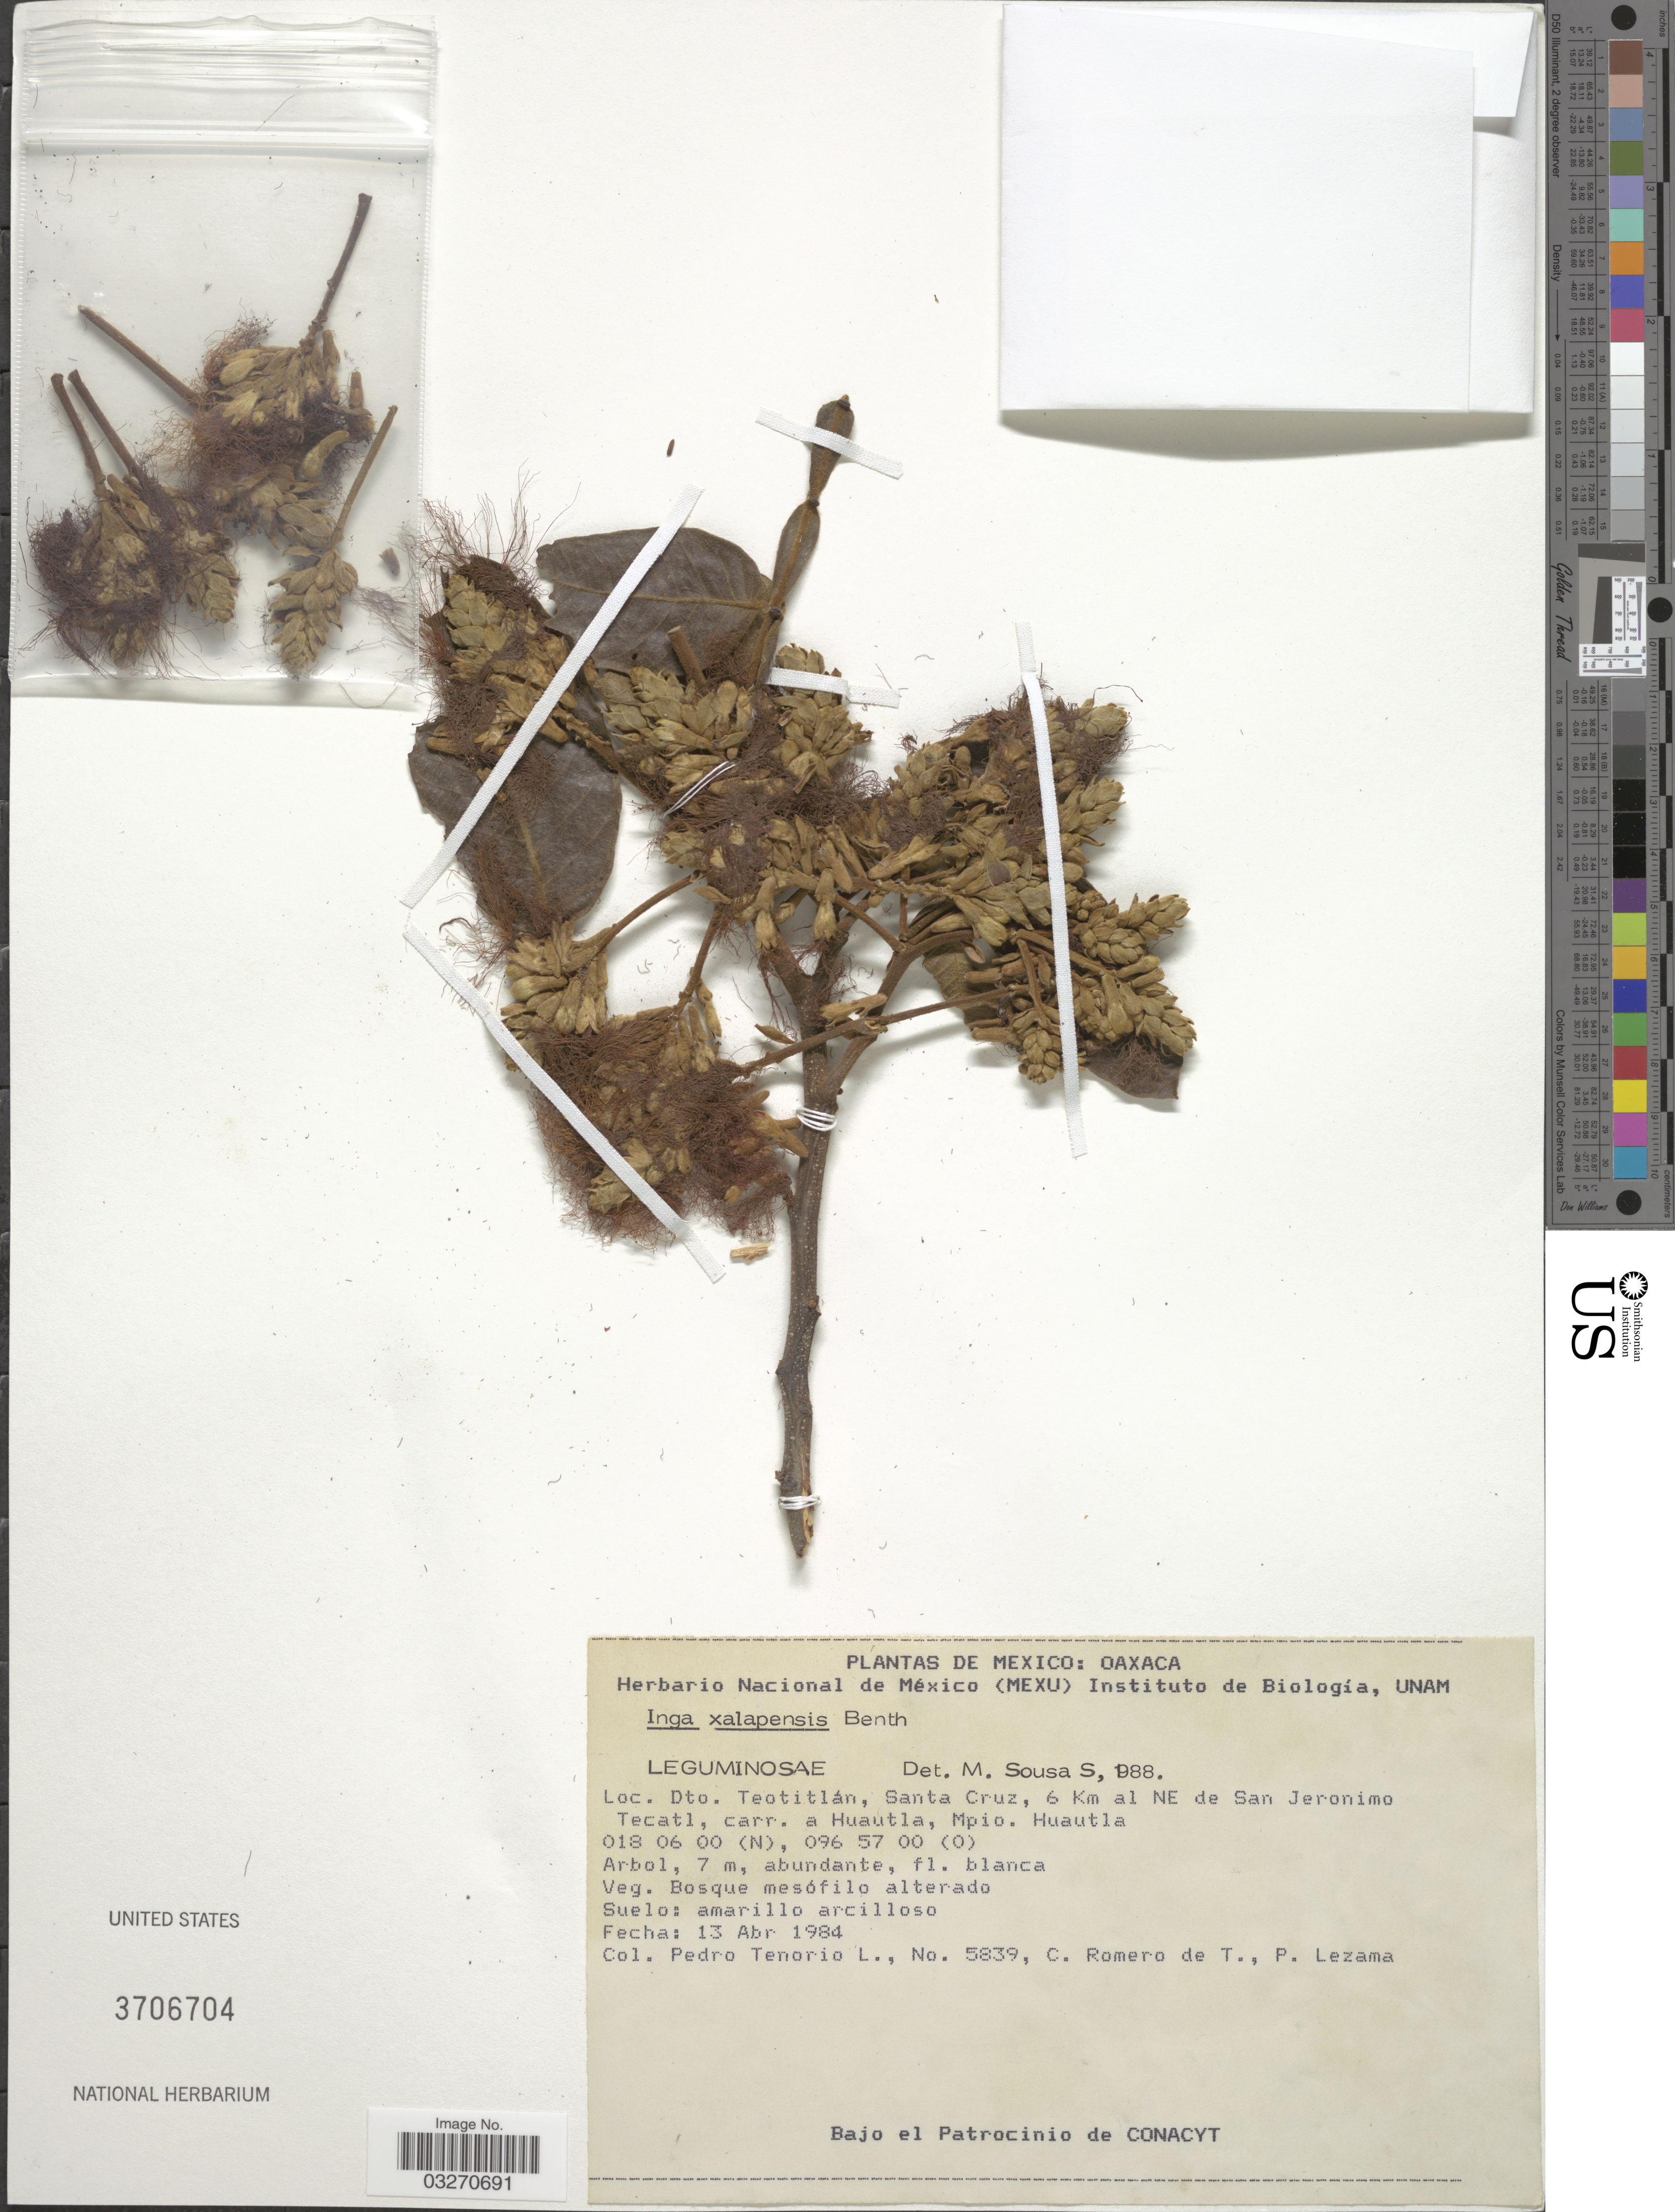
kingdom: Plantae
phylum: Tracheophyta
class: Magnoliopsida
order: Fabales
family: Fabaceae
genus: Inga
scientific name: Inga xalapensis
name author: Benth.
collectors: P. Tenorio L., C. Romero de T. & P. Lezama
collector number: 5839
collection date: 1984-04-13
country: Mexico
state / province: Oaxaca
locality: Dto. Teotitlán, Santa Cruz, 6 Km al NE de San Jeronimo Tecatl, carr. a Huautla, Mpio. Huautla.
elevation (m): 7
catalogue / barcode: US 3706704